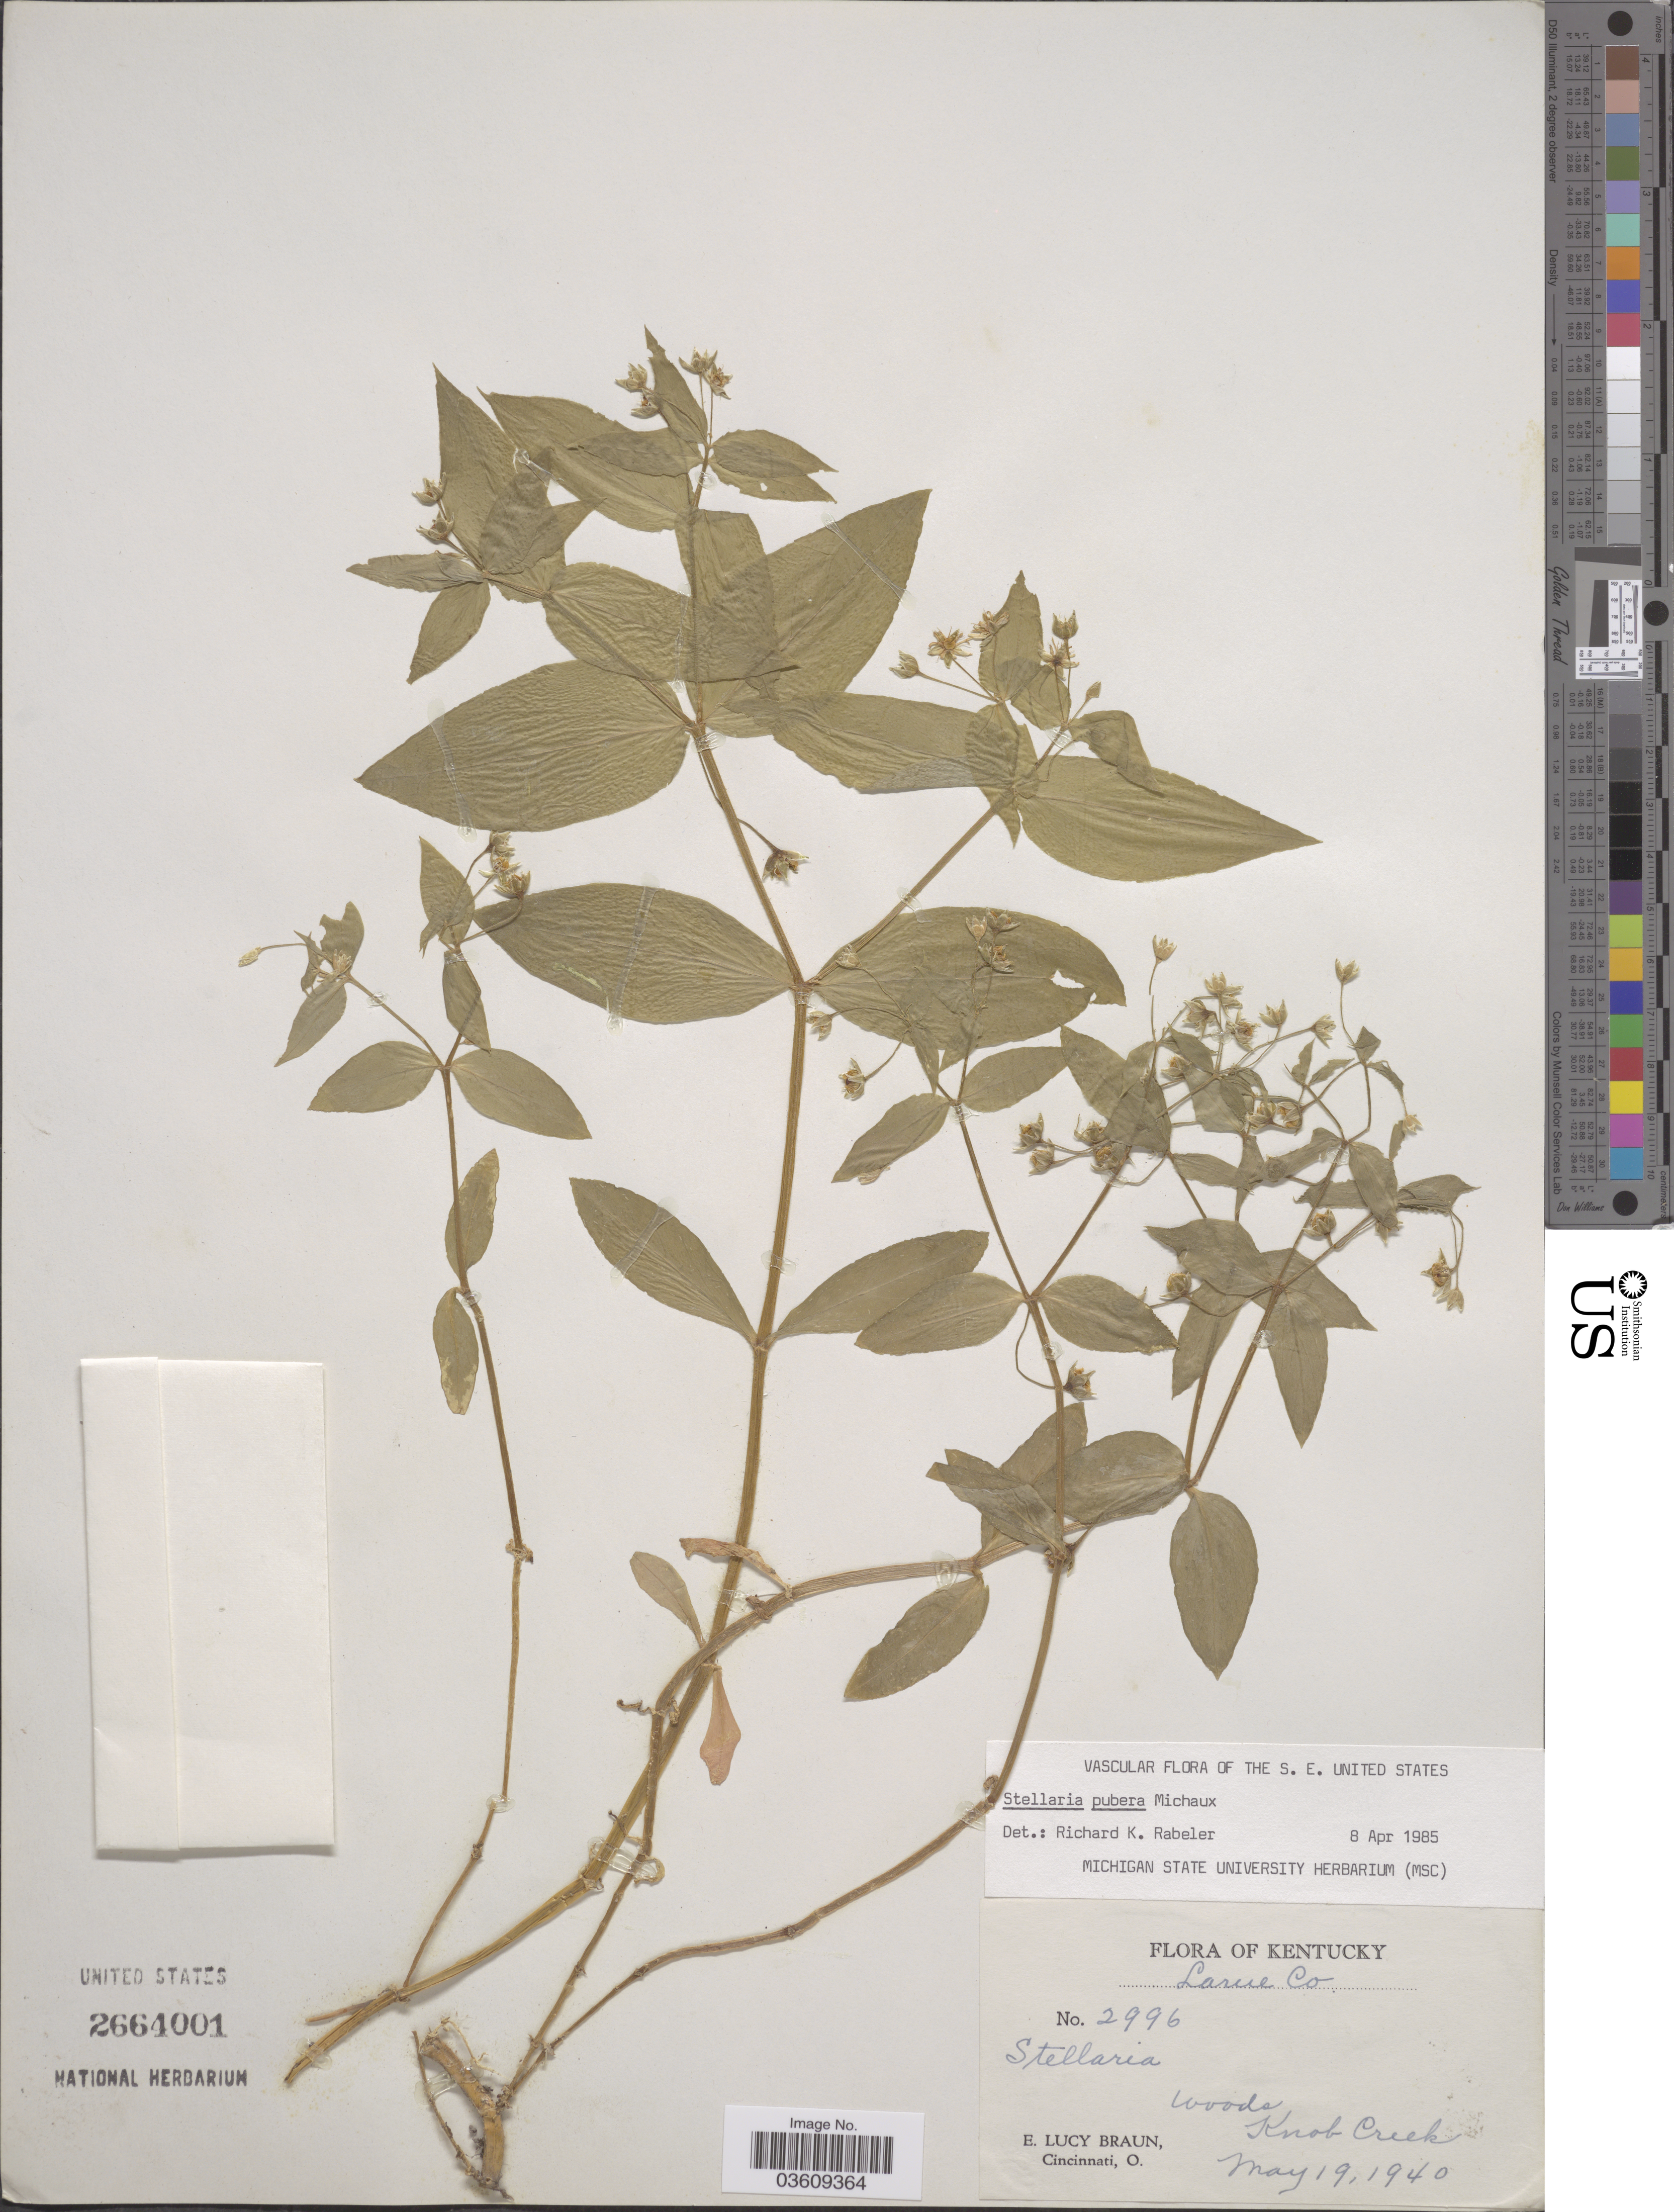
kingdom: Plantae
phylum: Tracheophyta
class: Magnoliopsida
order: Caryophyllales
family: Caryophyllaceae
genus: Stellaria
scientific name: Stellaria pubera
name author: Michx.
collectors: E. L. Braun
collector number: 2996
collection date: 1940-05-19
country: United States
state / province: Kentucky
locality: Larue Co. Knob Creek.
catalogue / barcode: US 2664001